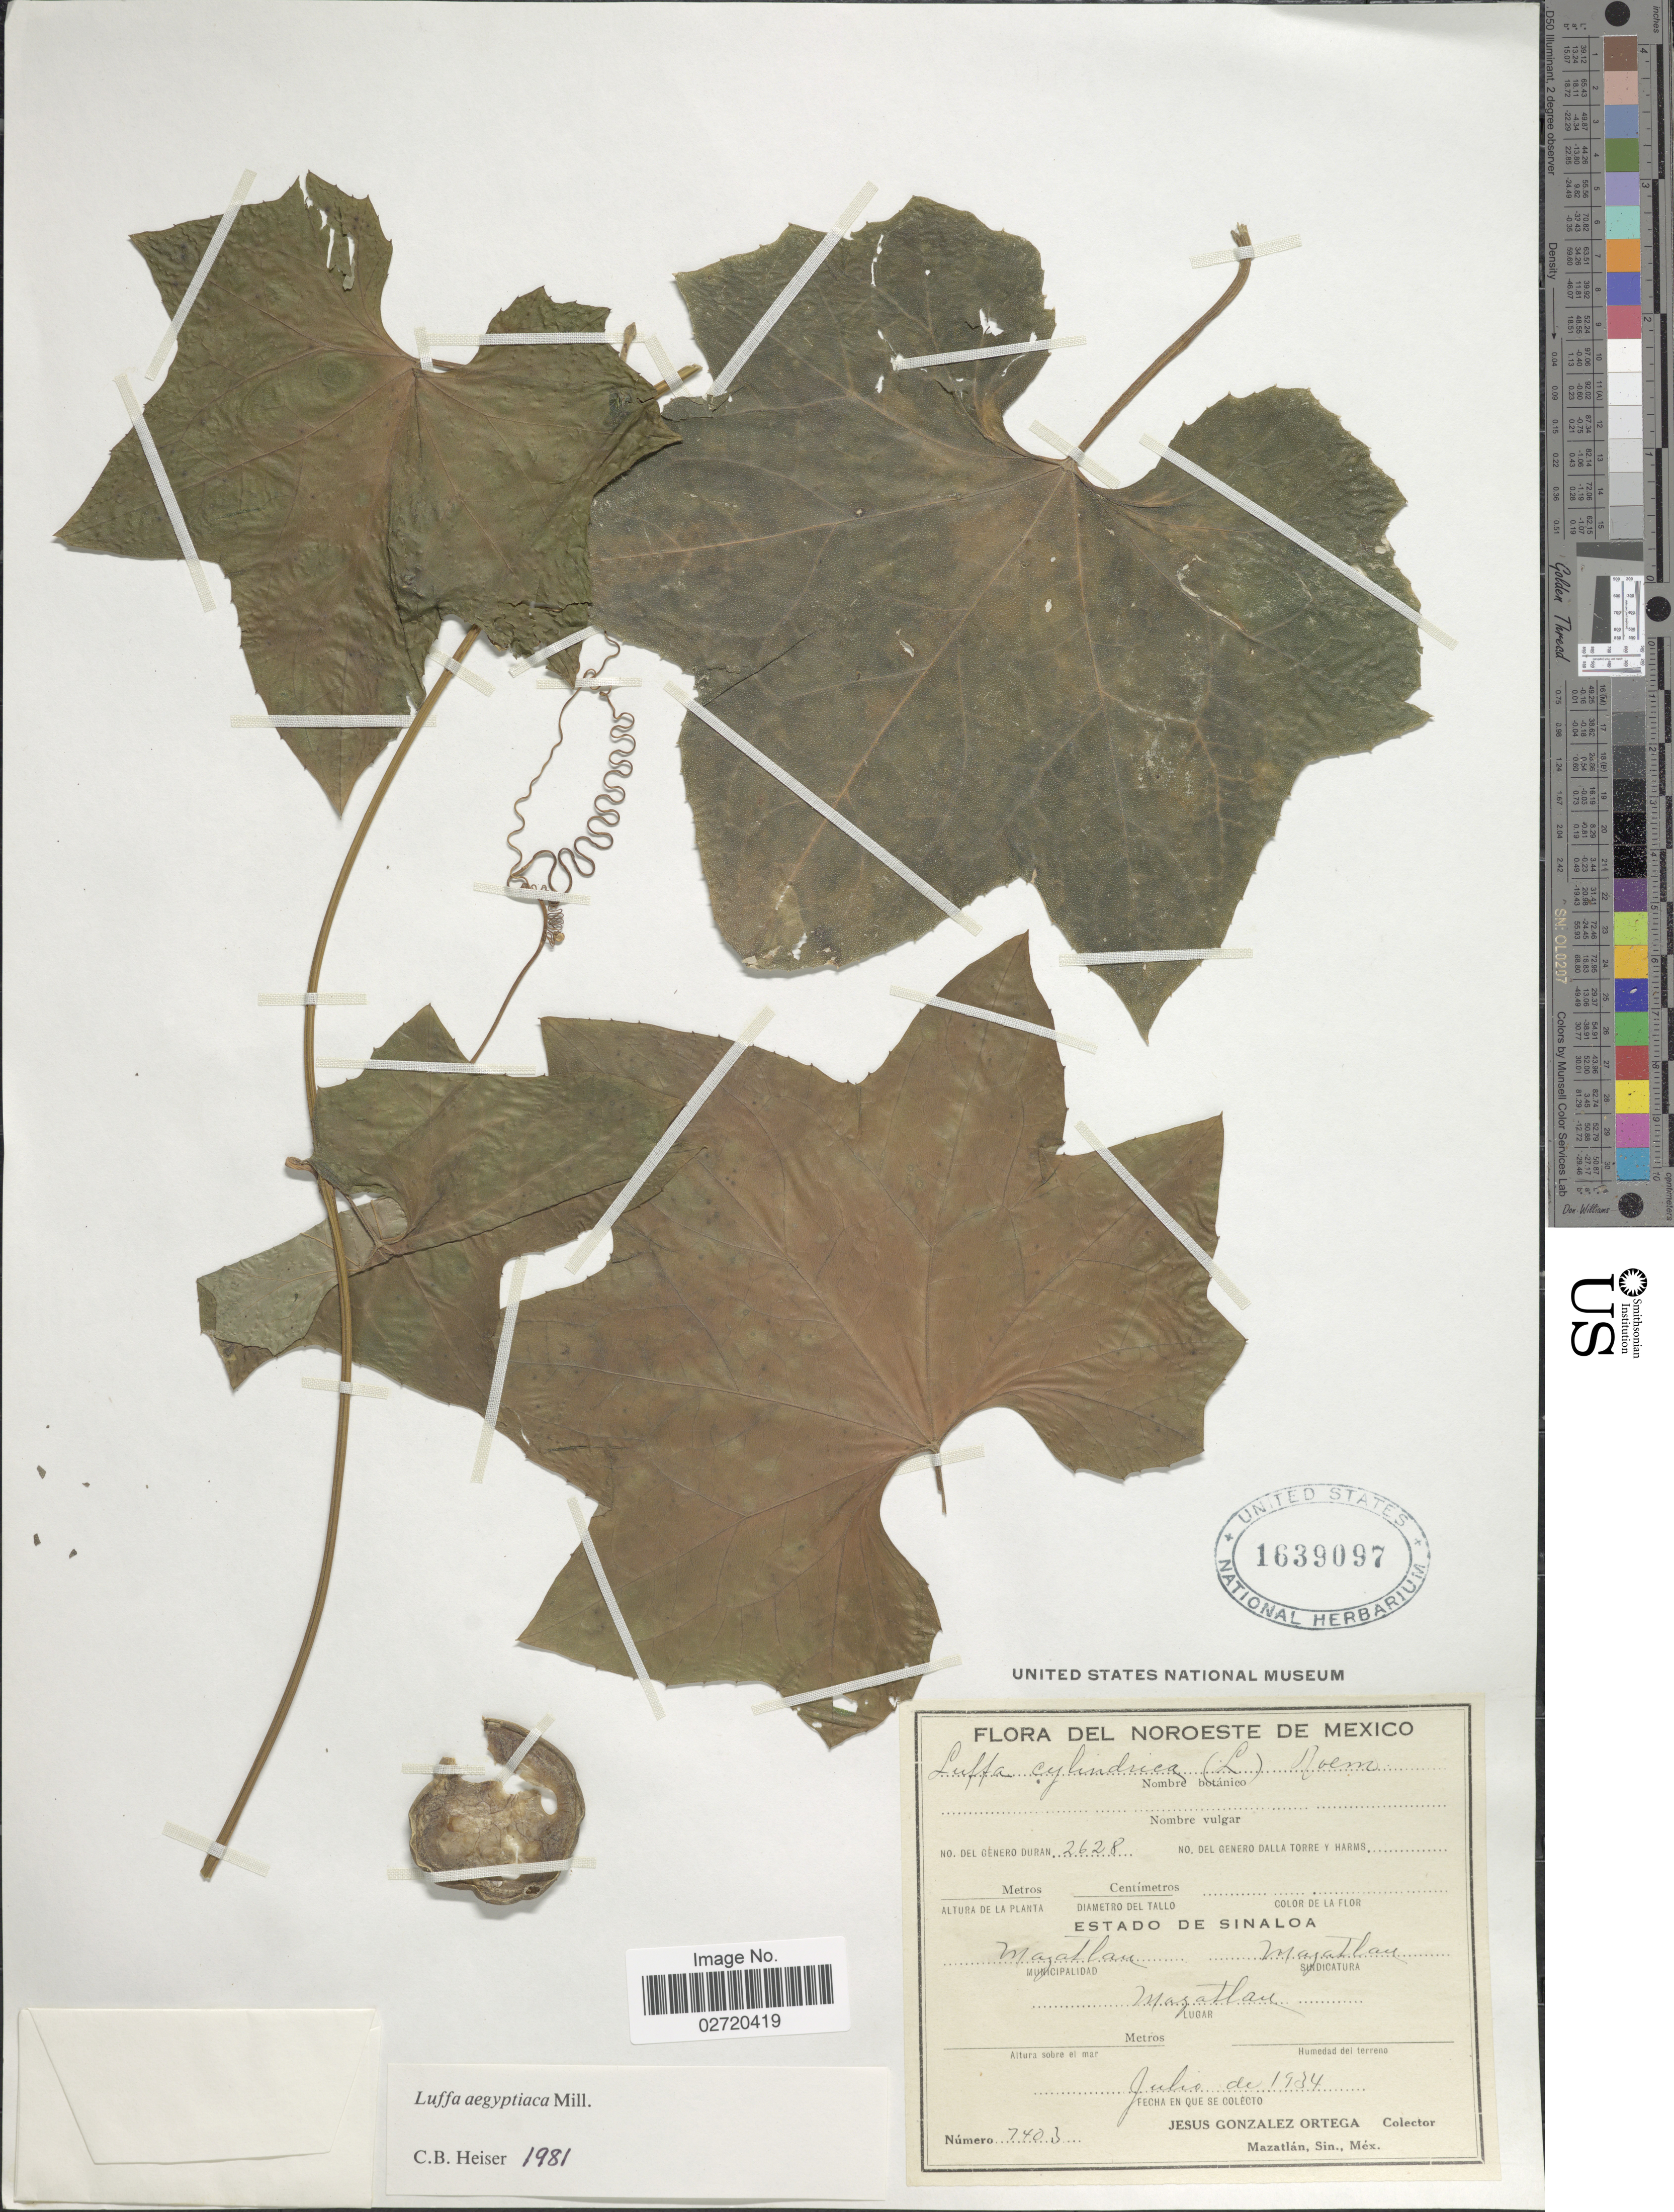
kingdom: Plantae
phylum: Tracheophyta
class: Magnoliopsida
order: Cucurbitales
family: Cucurbitaceae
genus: Luffa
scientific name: Luffa aegyptiaca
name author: Mill.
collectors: J. Ortega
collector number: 7403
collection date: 1934-07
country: Mexico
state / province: Sinaloa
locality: Estado do Sinaloa, Mazatlan, Del Noroeste de Mexico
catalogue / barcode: US 1639097